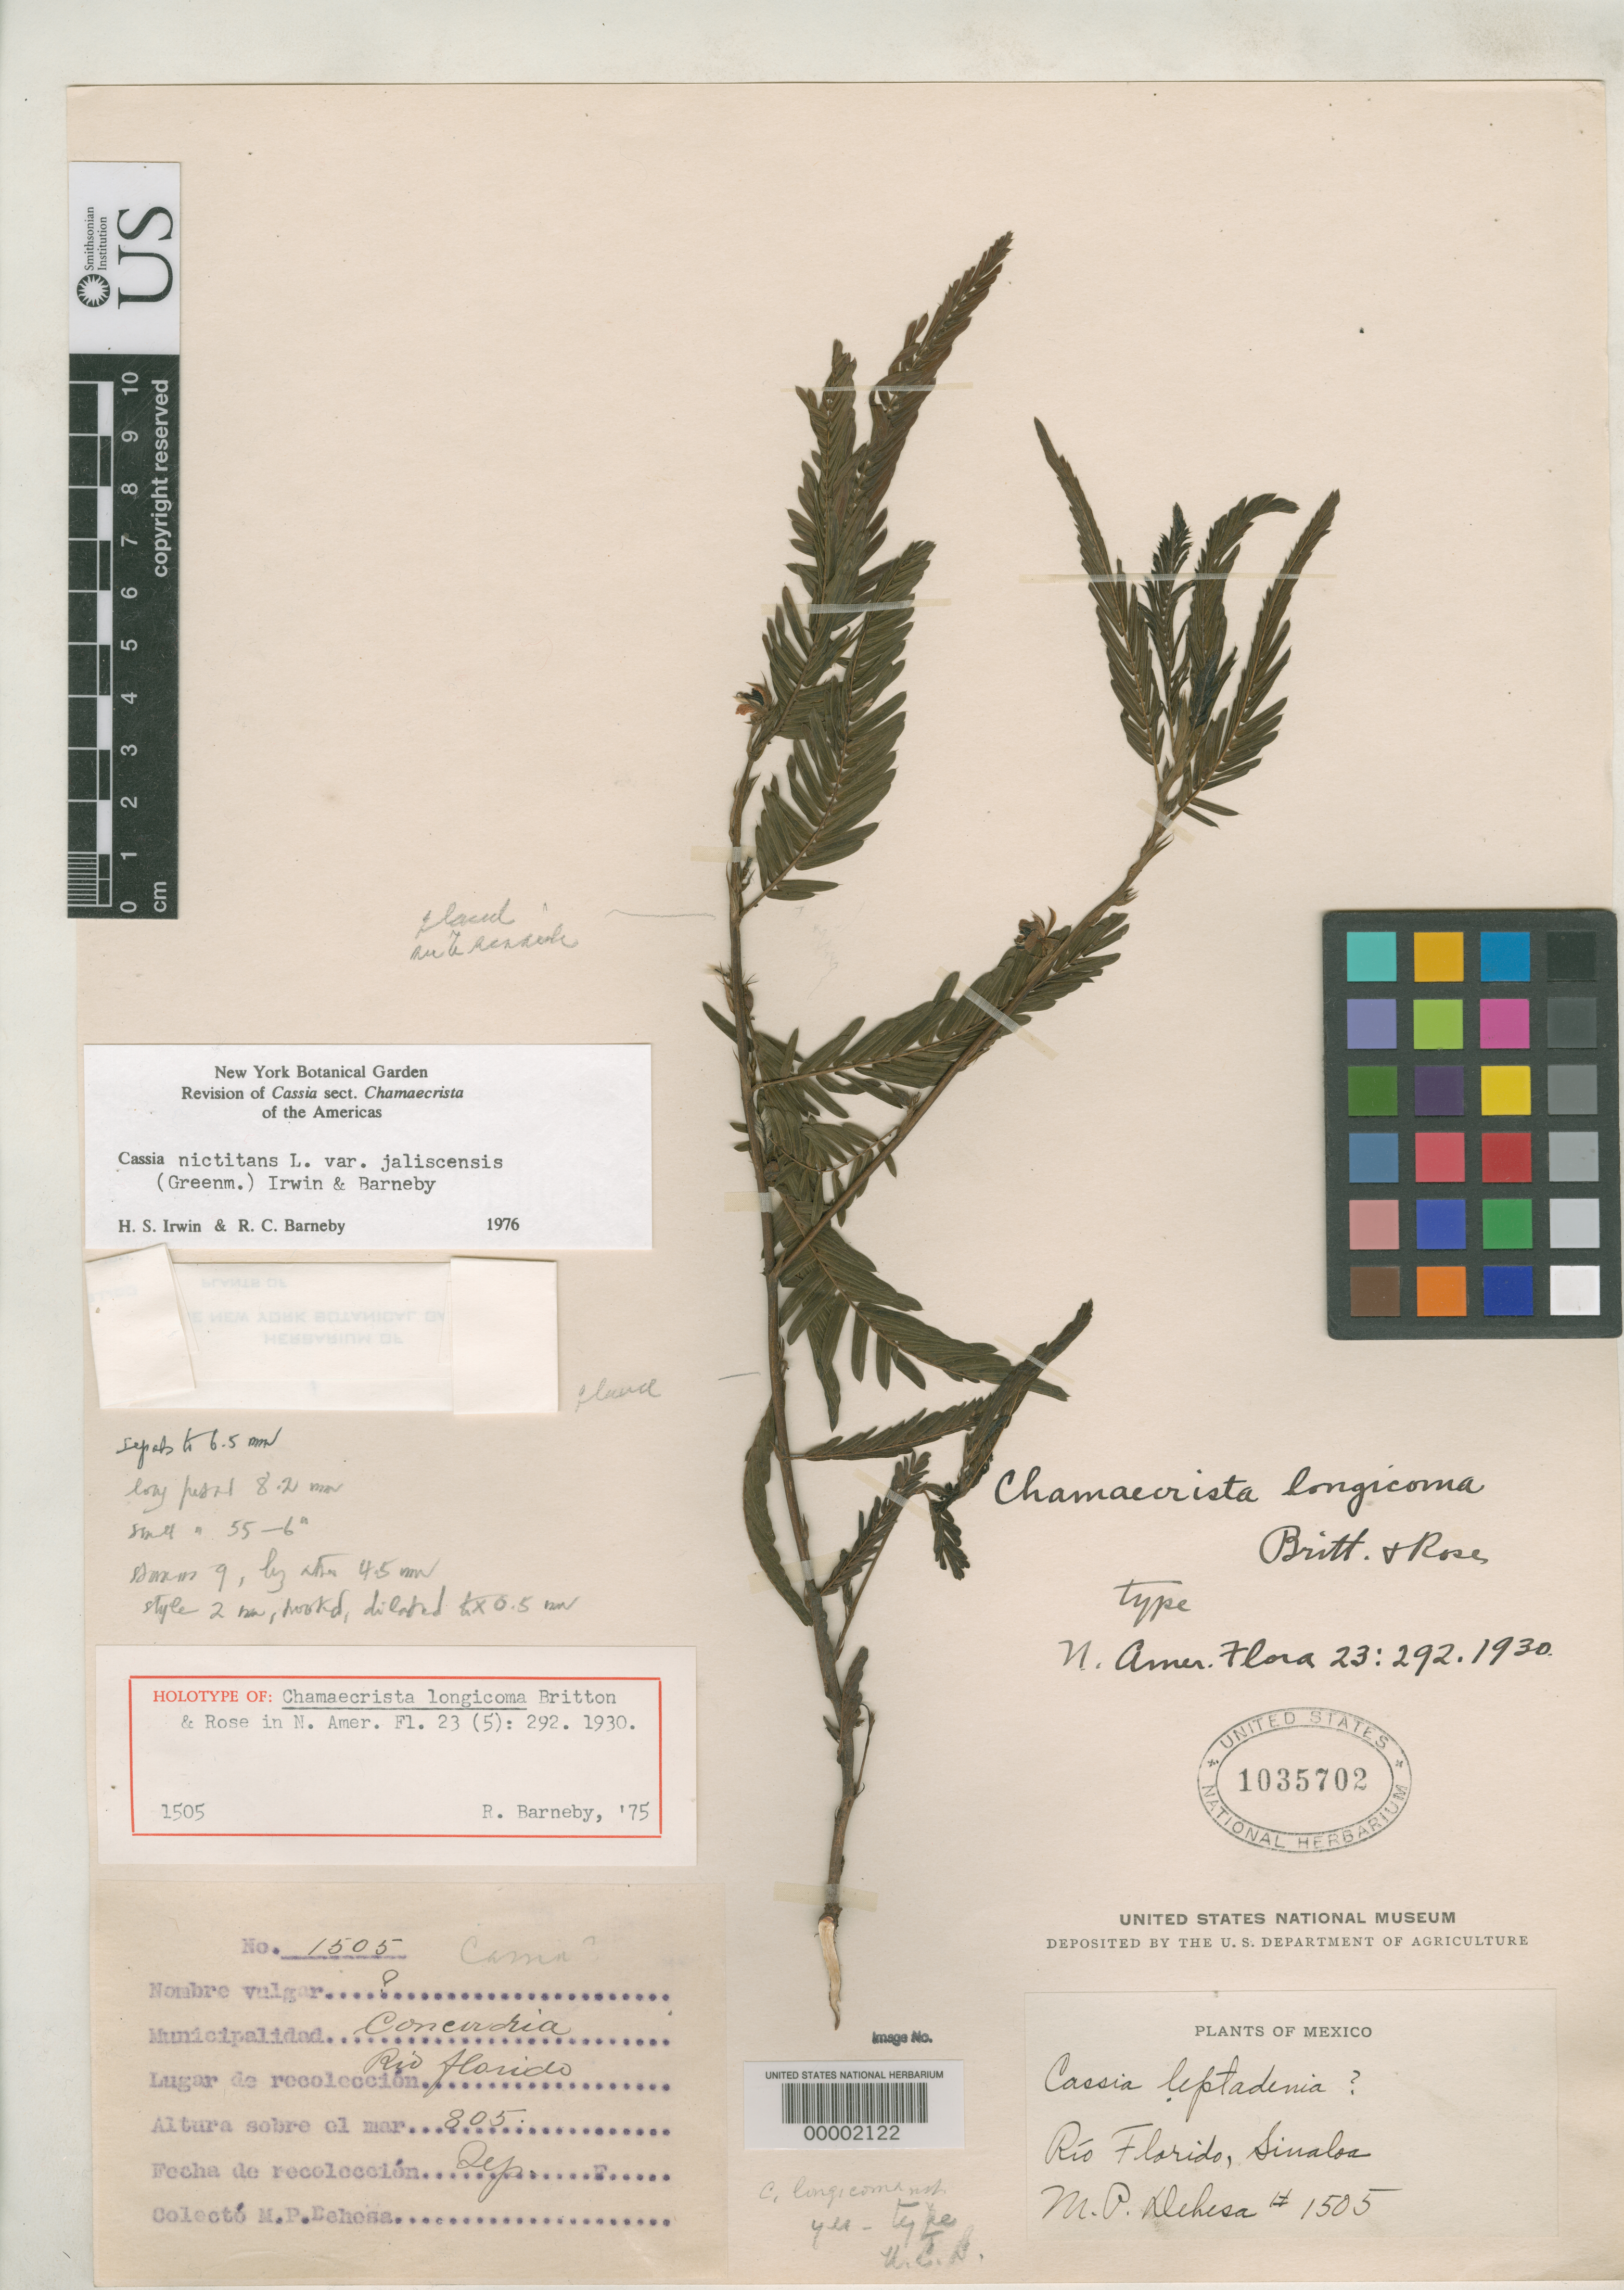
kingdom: Plantae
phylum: Tracheophyta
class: Magnoliopsida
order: Fabales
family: Fabaceae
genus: Chamaecrista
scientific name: Chamaecrista longicoma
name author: Britton & Rose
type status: Holotype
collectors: M. Dehesa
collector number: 1505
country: Mexico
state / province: Sinaloa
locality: Rio Florida.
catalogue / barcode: US 1035702